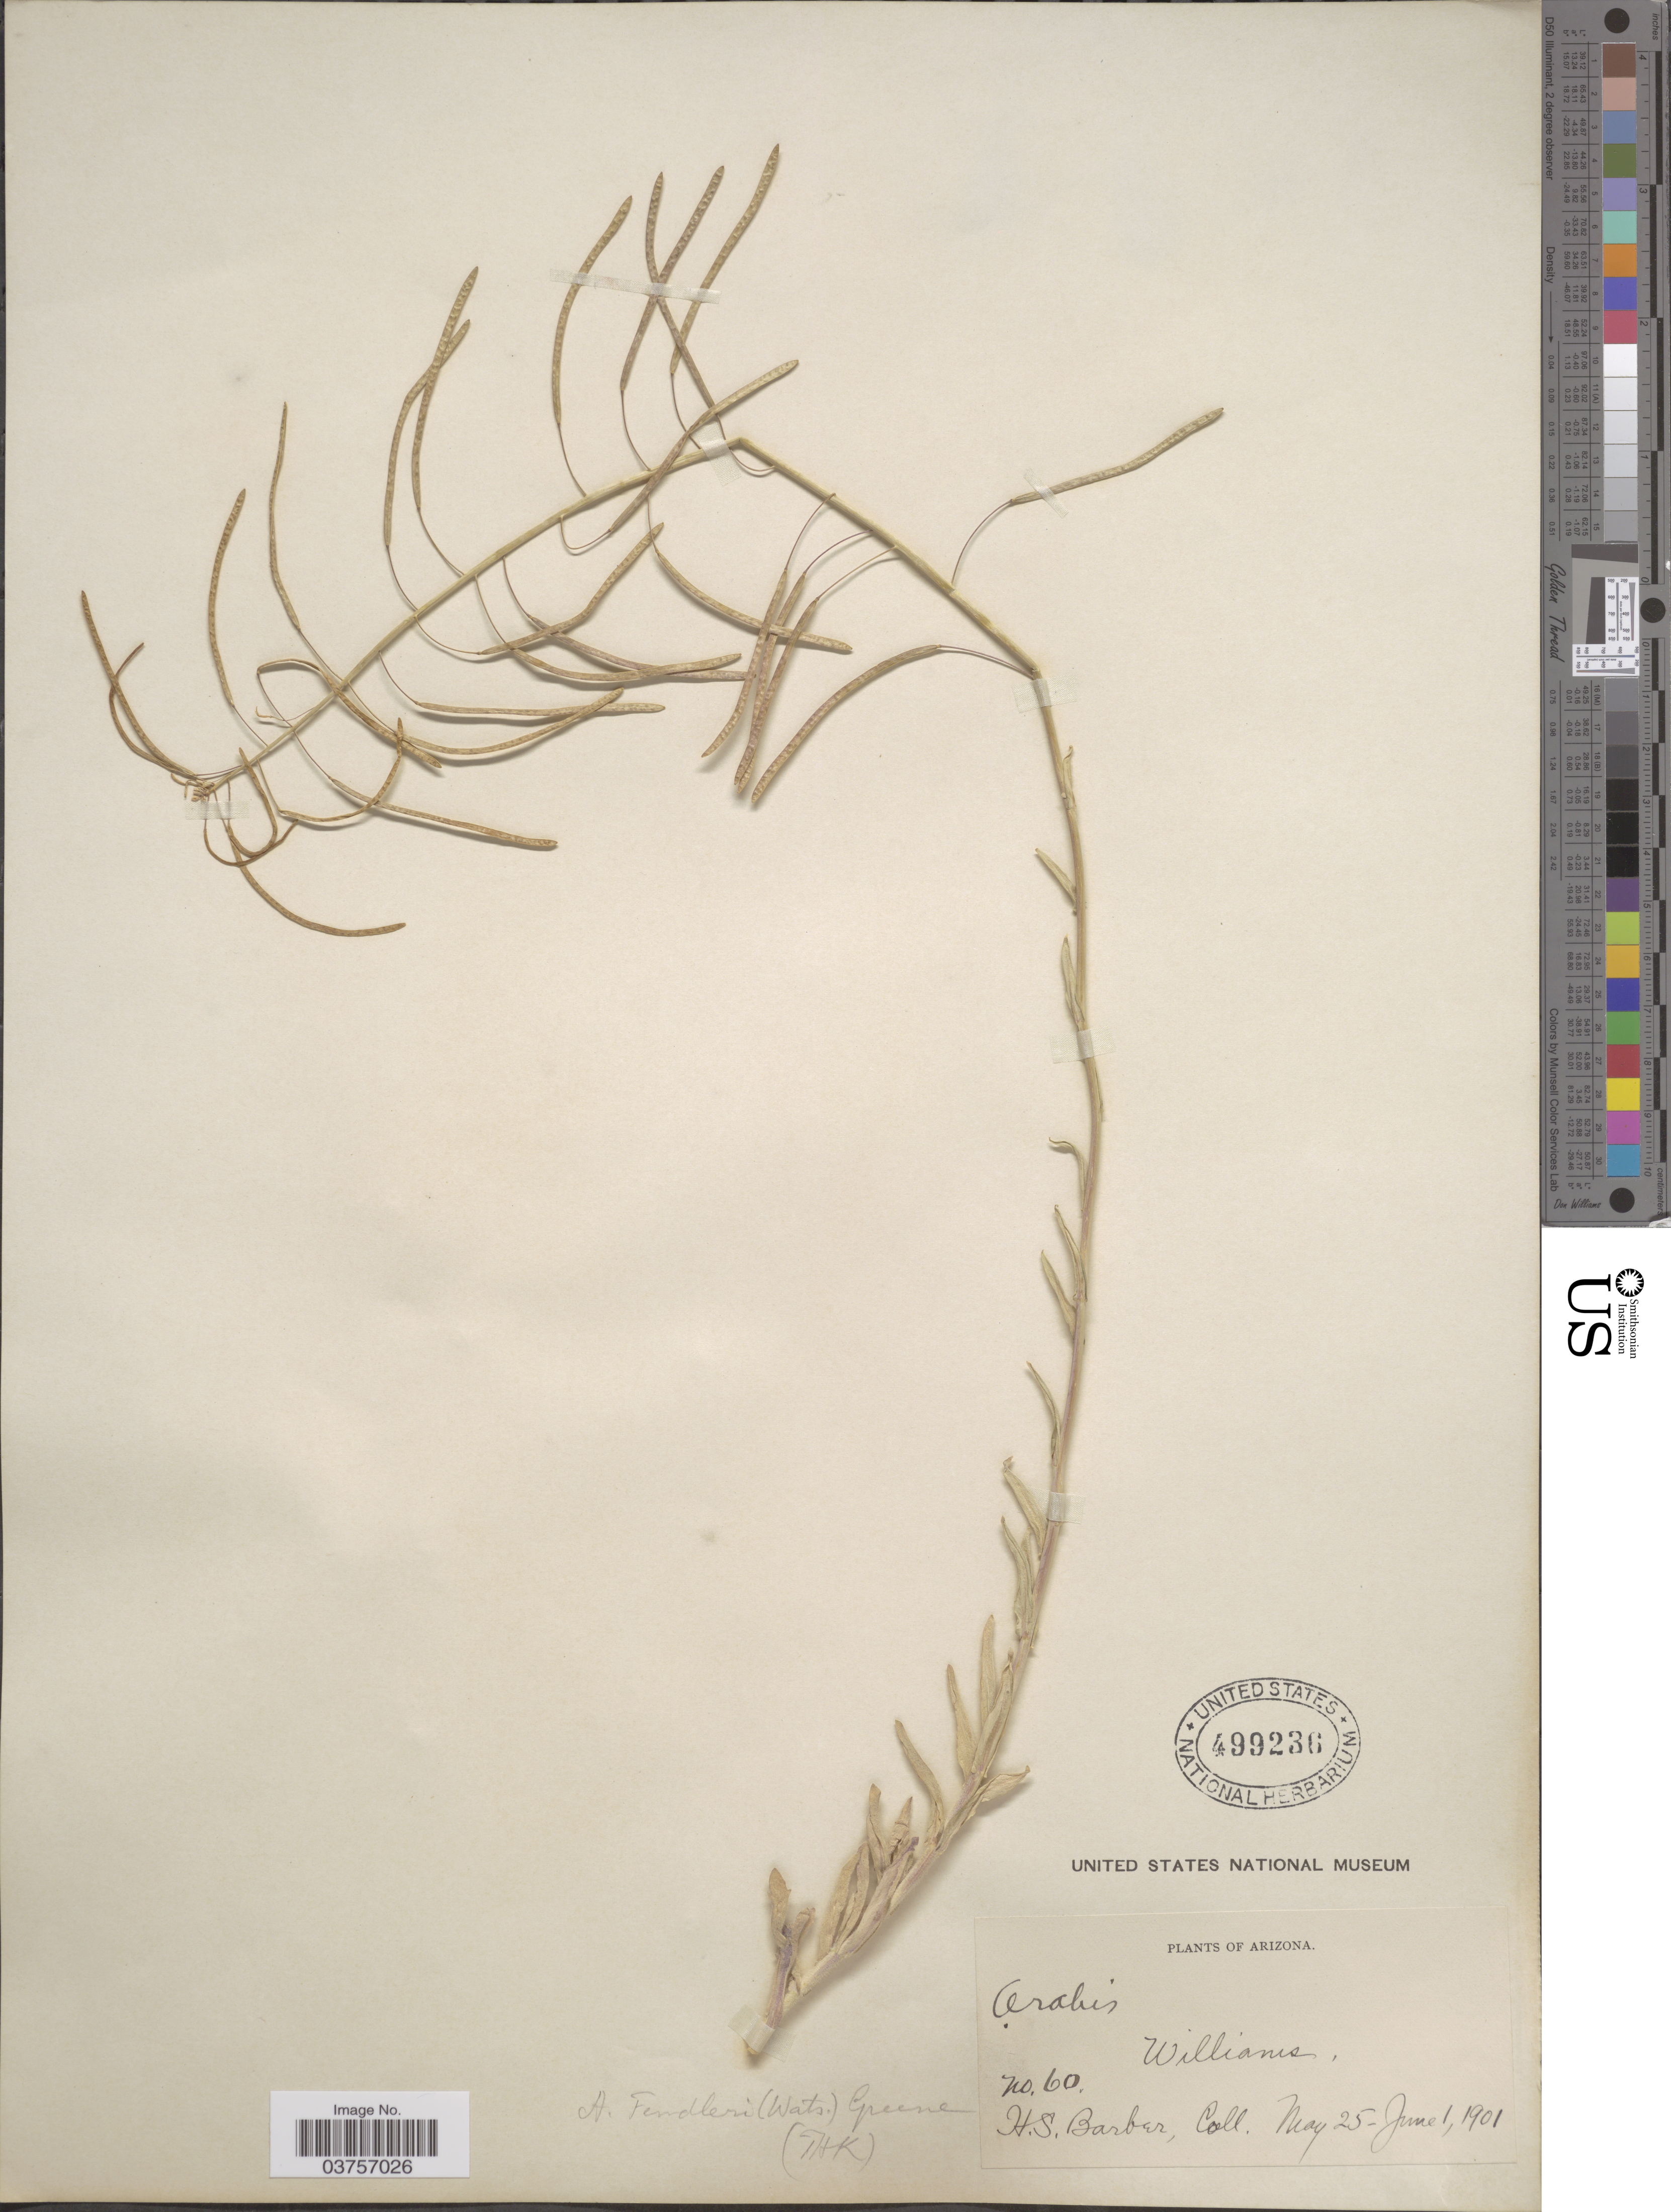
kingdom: Plantae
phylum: Tracheophyta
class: Magnoliopsida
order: Brassicales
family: Brassicaceae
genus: Arabis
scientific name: Arabis fendleri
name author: (S. Watson) Greene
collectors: H. Barber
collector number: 60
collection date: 1901-05-25/1901-06-01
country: United States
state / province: Arizona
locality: Williams.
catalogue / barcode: US 499236